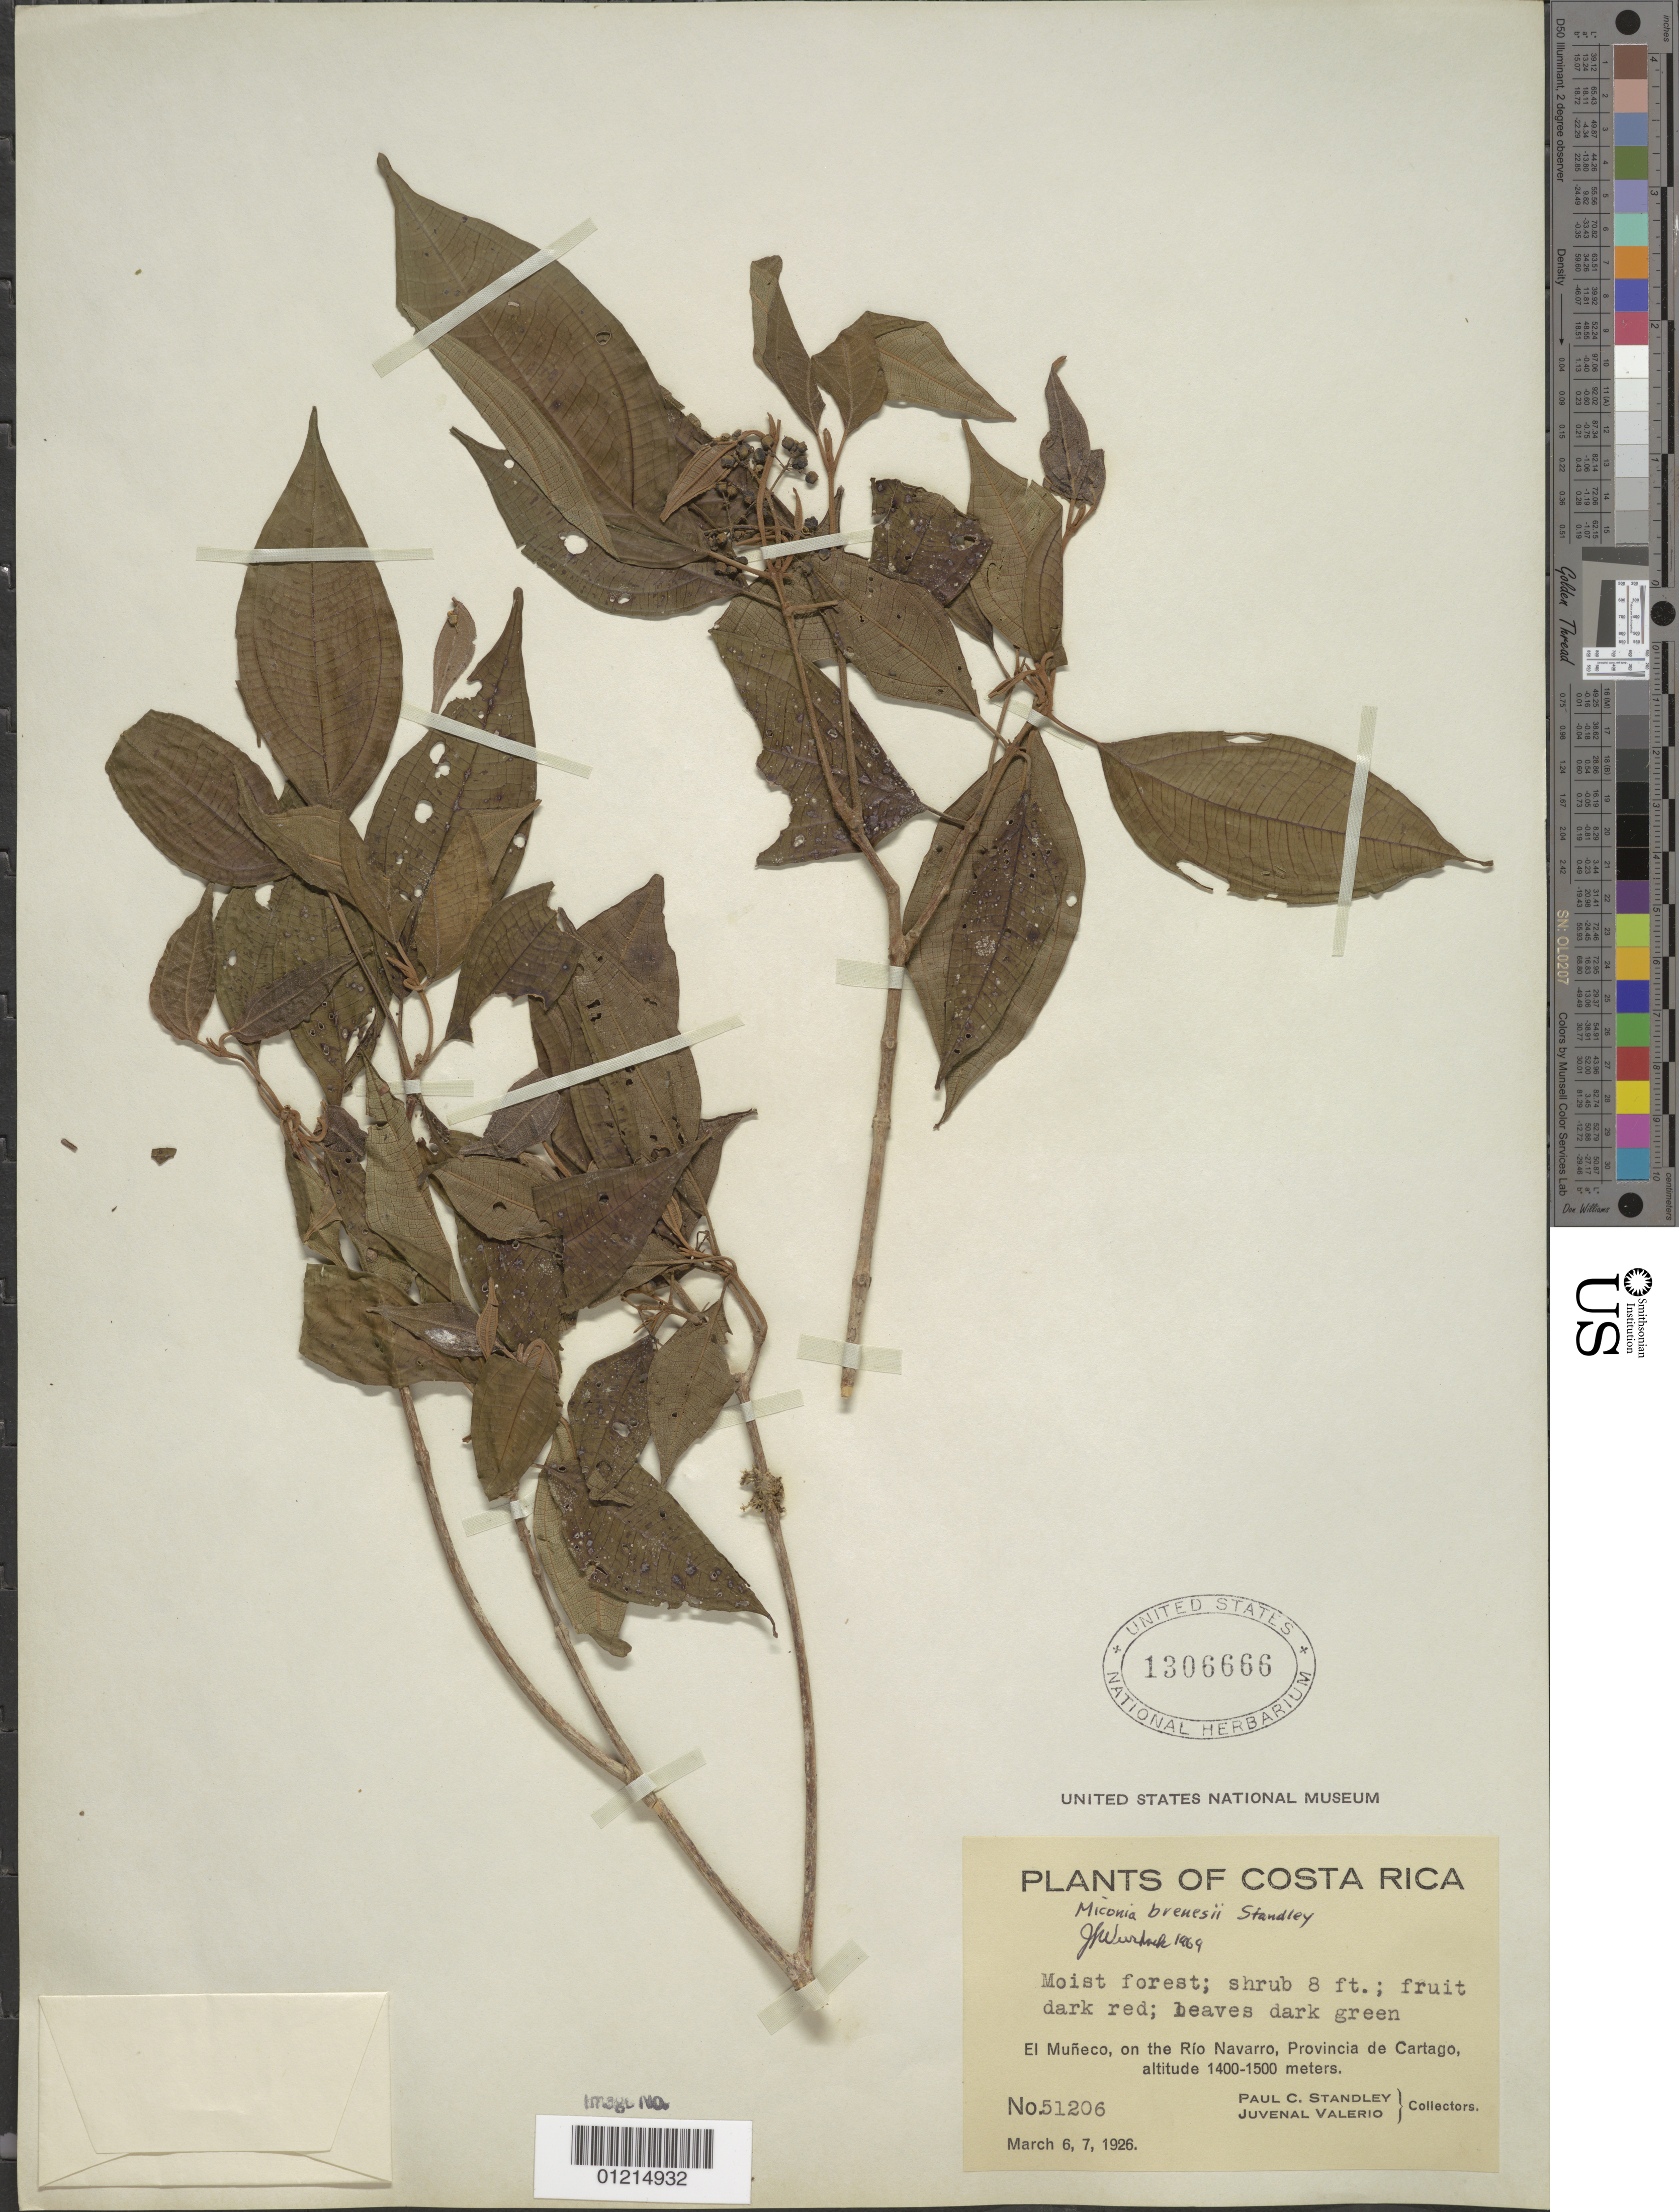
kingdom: Plantae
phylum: Tracheophyta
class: Magnoliopsida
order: Myrtales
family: Melastomataceae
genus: Miconia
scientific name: Miconia brenesii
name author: Standl.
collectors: P. C. Standley & R. Torres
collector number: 51206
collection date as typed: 06 Mar 1926 and 07 Mar 1926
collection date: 1926-03-06,1926-03-07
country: Costa Rica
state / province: Cartago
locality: El Muneco, on Rio Navarro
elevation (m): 1400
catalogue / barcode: US 1306666